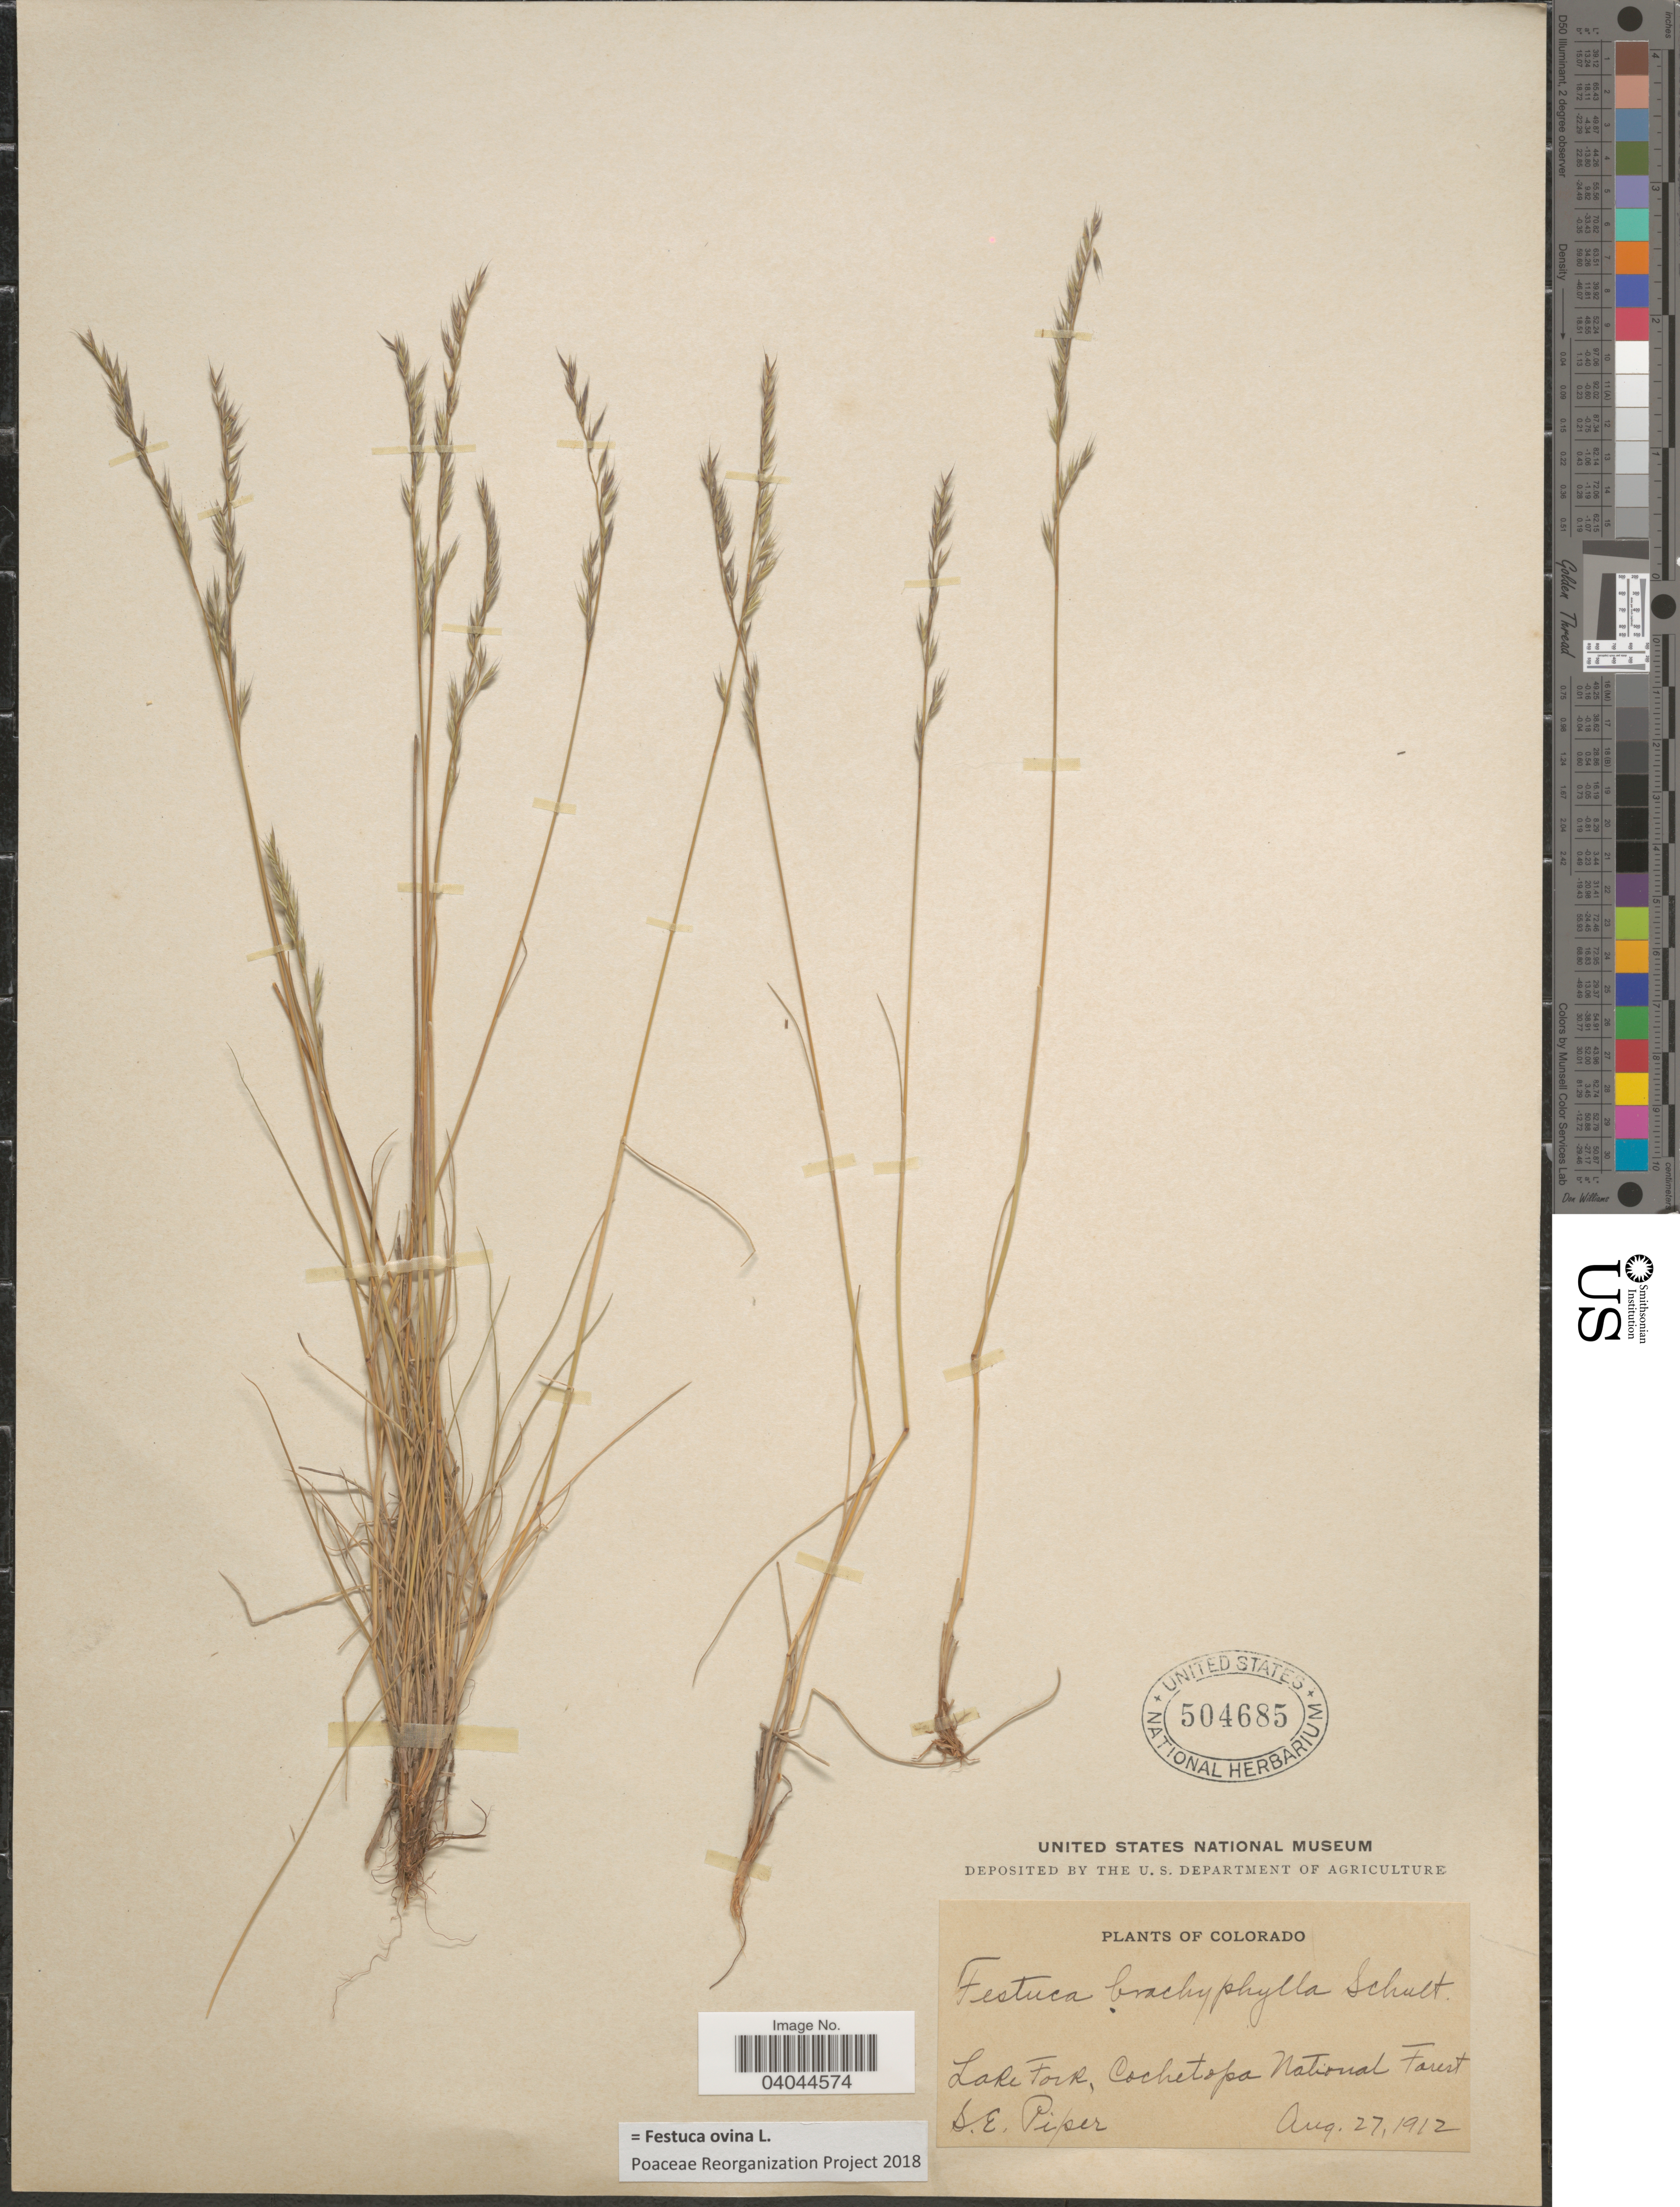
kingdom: Plantae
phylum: Tracheophyta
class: Liliopsida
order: Poales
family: Poaceae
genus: Festuca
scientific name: Festuca ovina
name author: L.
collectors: S. Piper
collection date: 1912-08-27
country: United States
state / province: Colorado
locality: Lake Fork, Cochetopa National Forest.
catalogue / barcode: US 504685